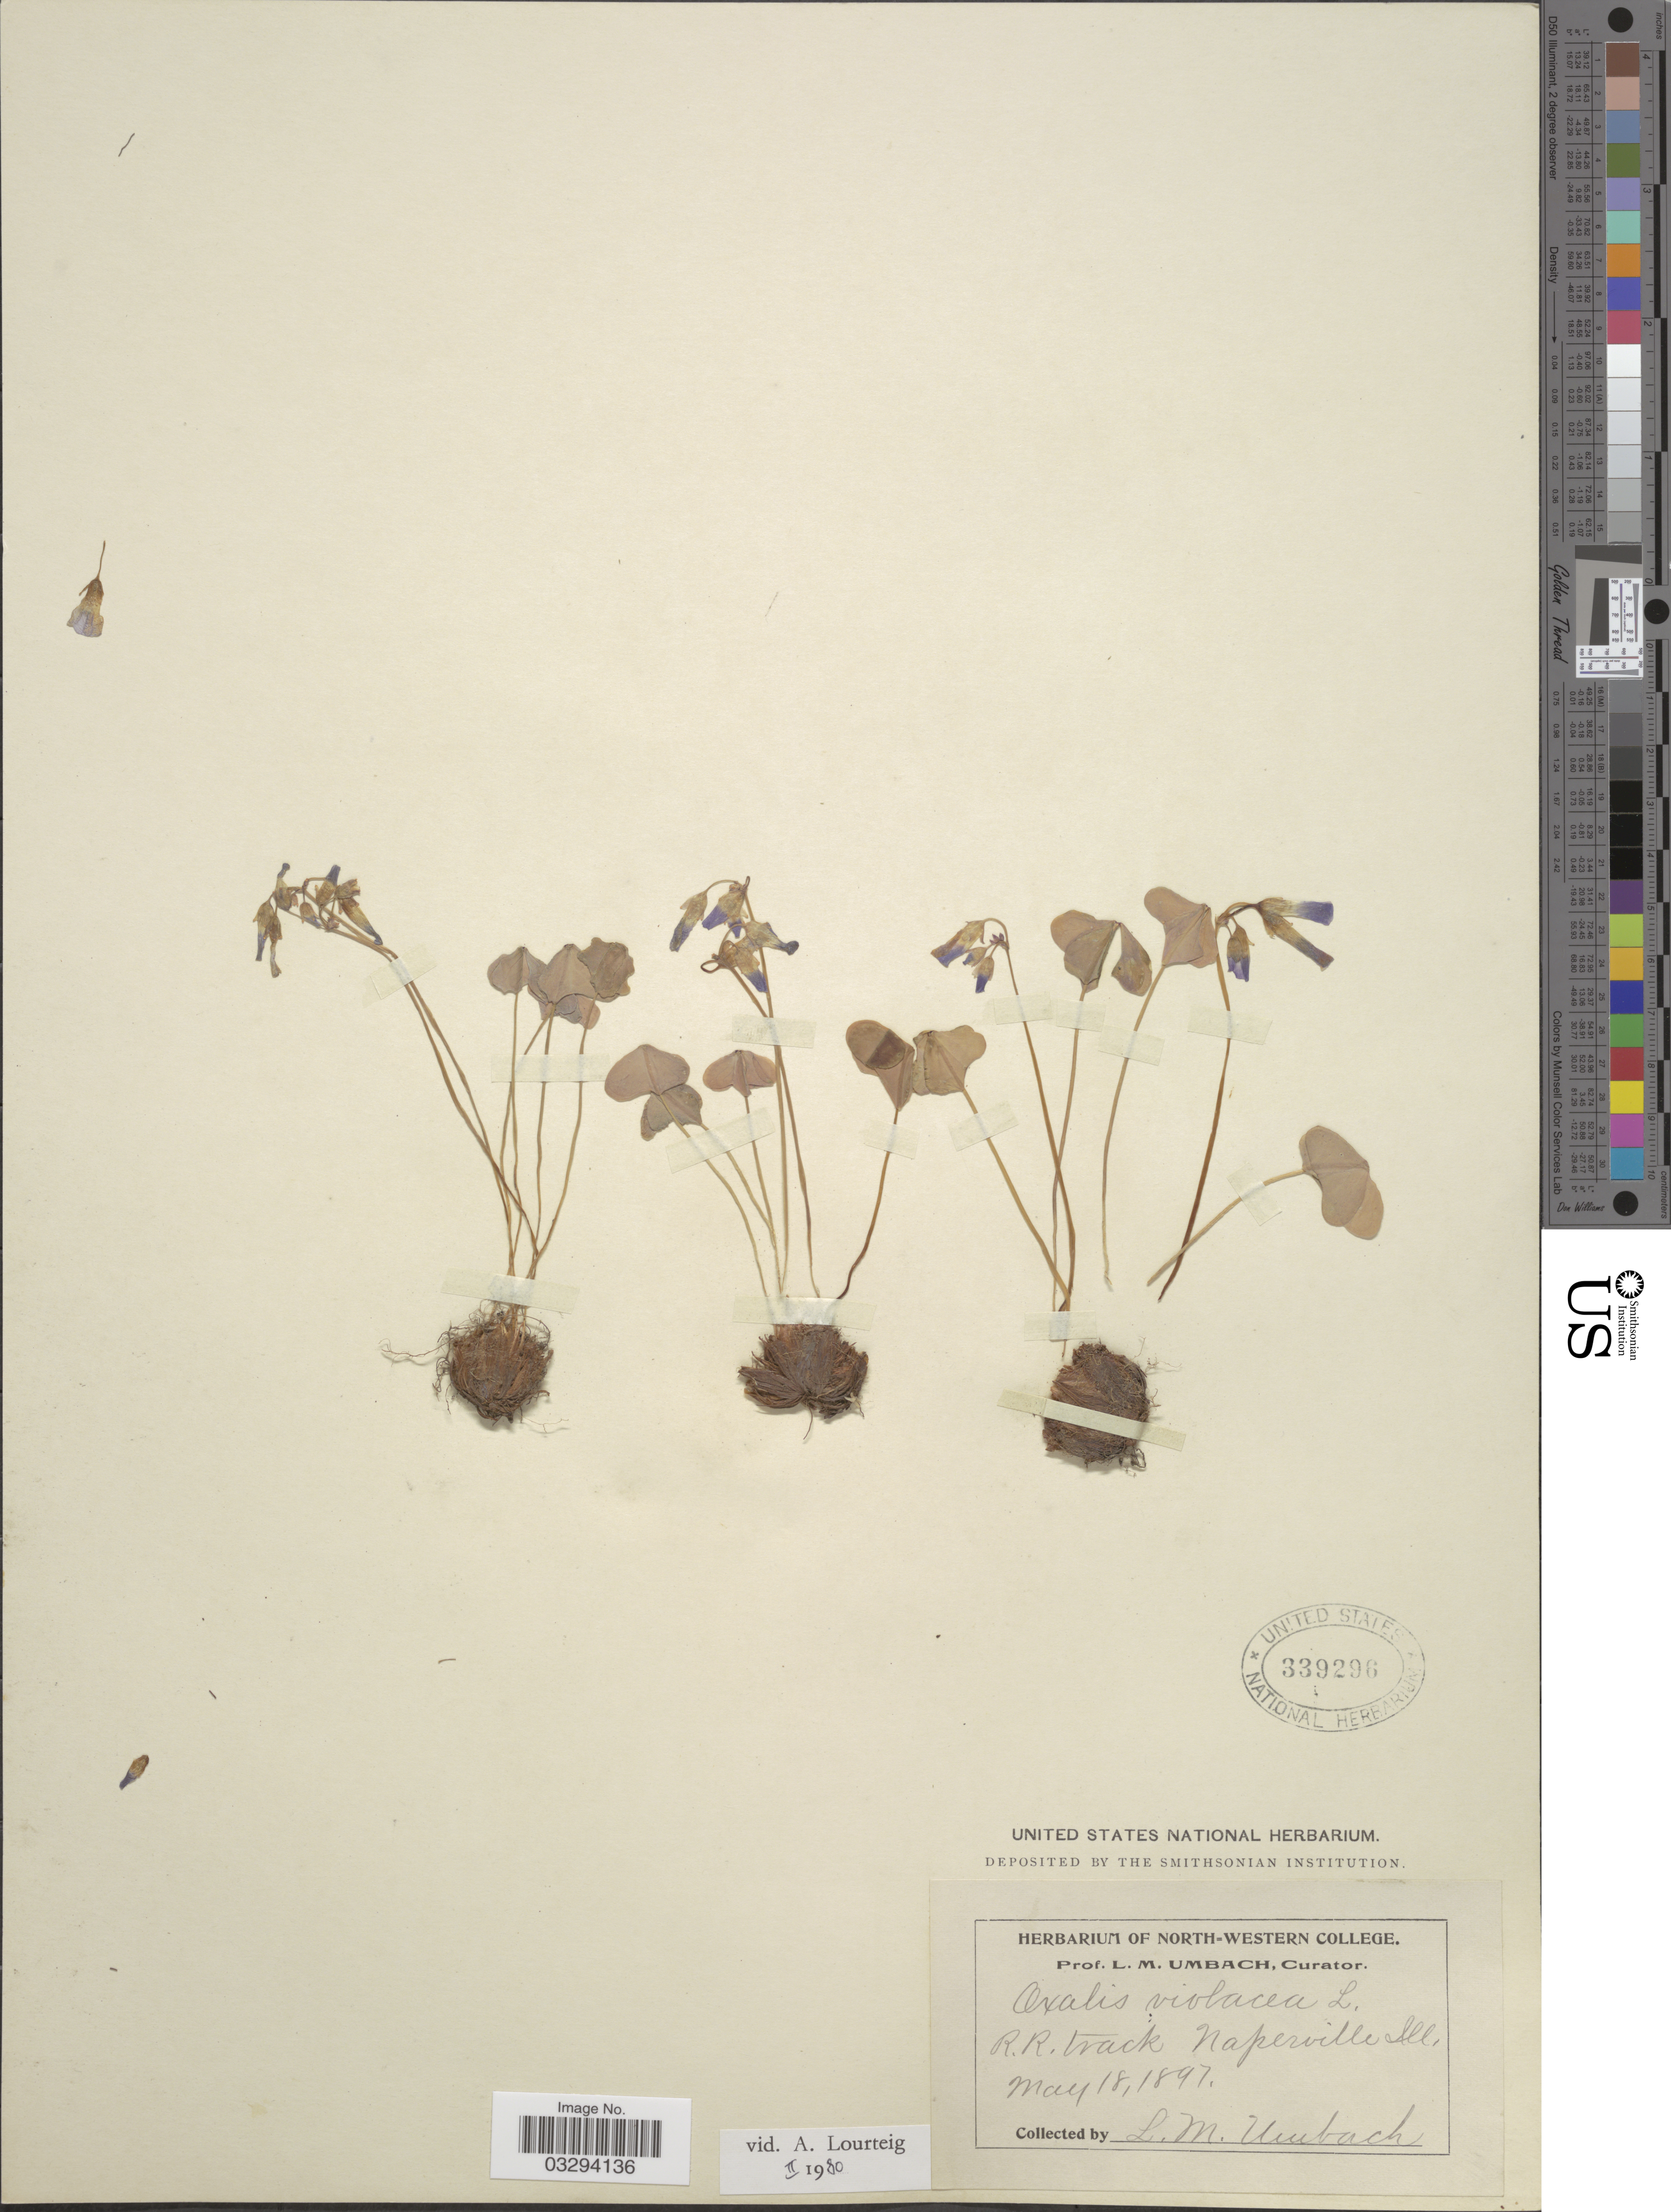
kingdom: Plantae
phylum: Tracheophyta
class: Magnoliopsida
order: Oxalidales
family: Oxalidaceae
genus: Oxalis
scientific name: Oxalis violacea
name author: L.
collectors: L. M. Umbach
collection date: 1897-05-18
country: United States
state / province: Illinois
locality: R.R. track, Naperville.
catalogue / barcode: US 339296